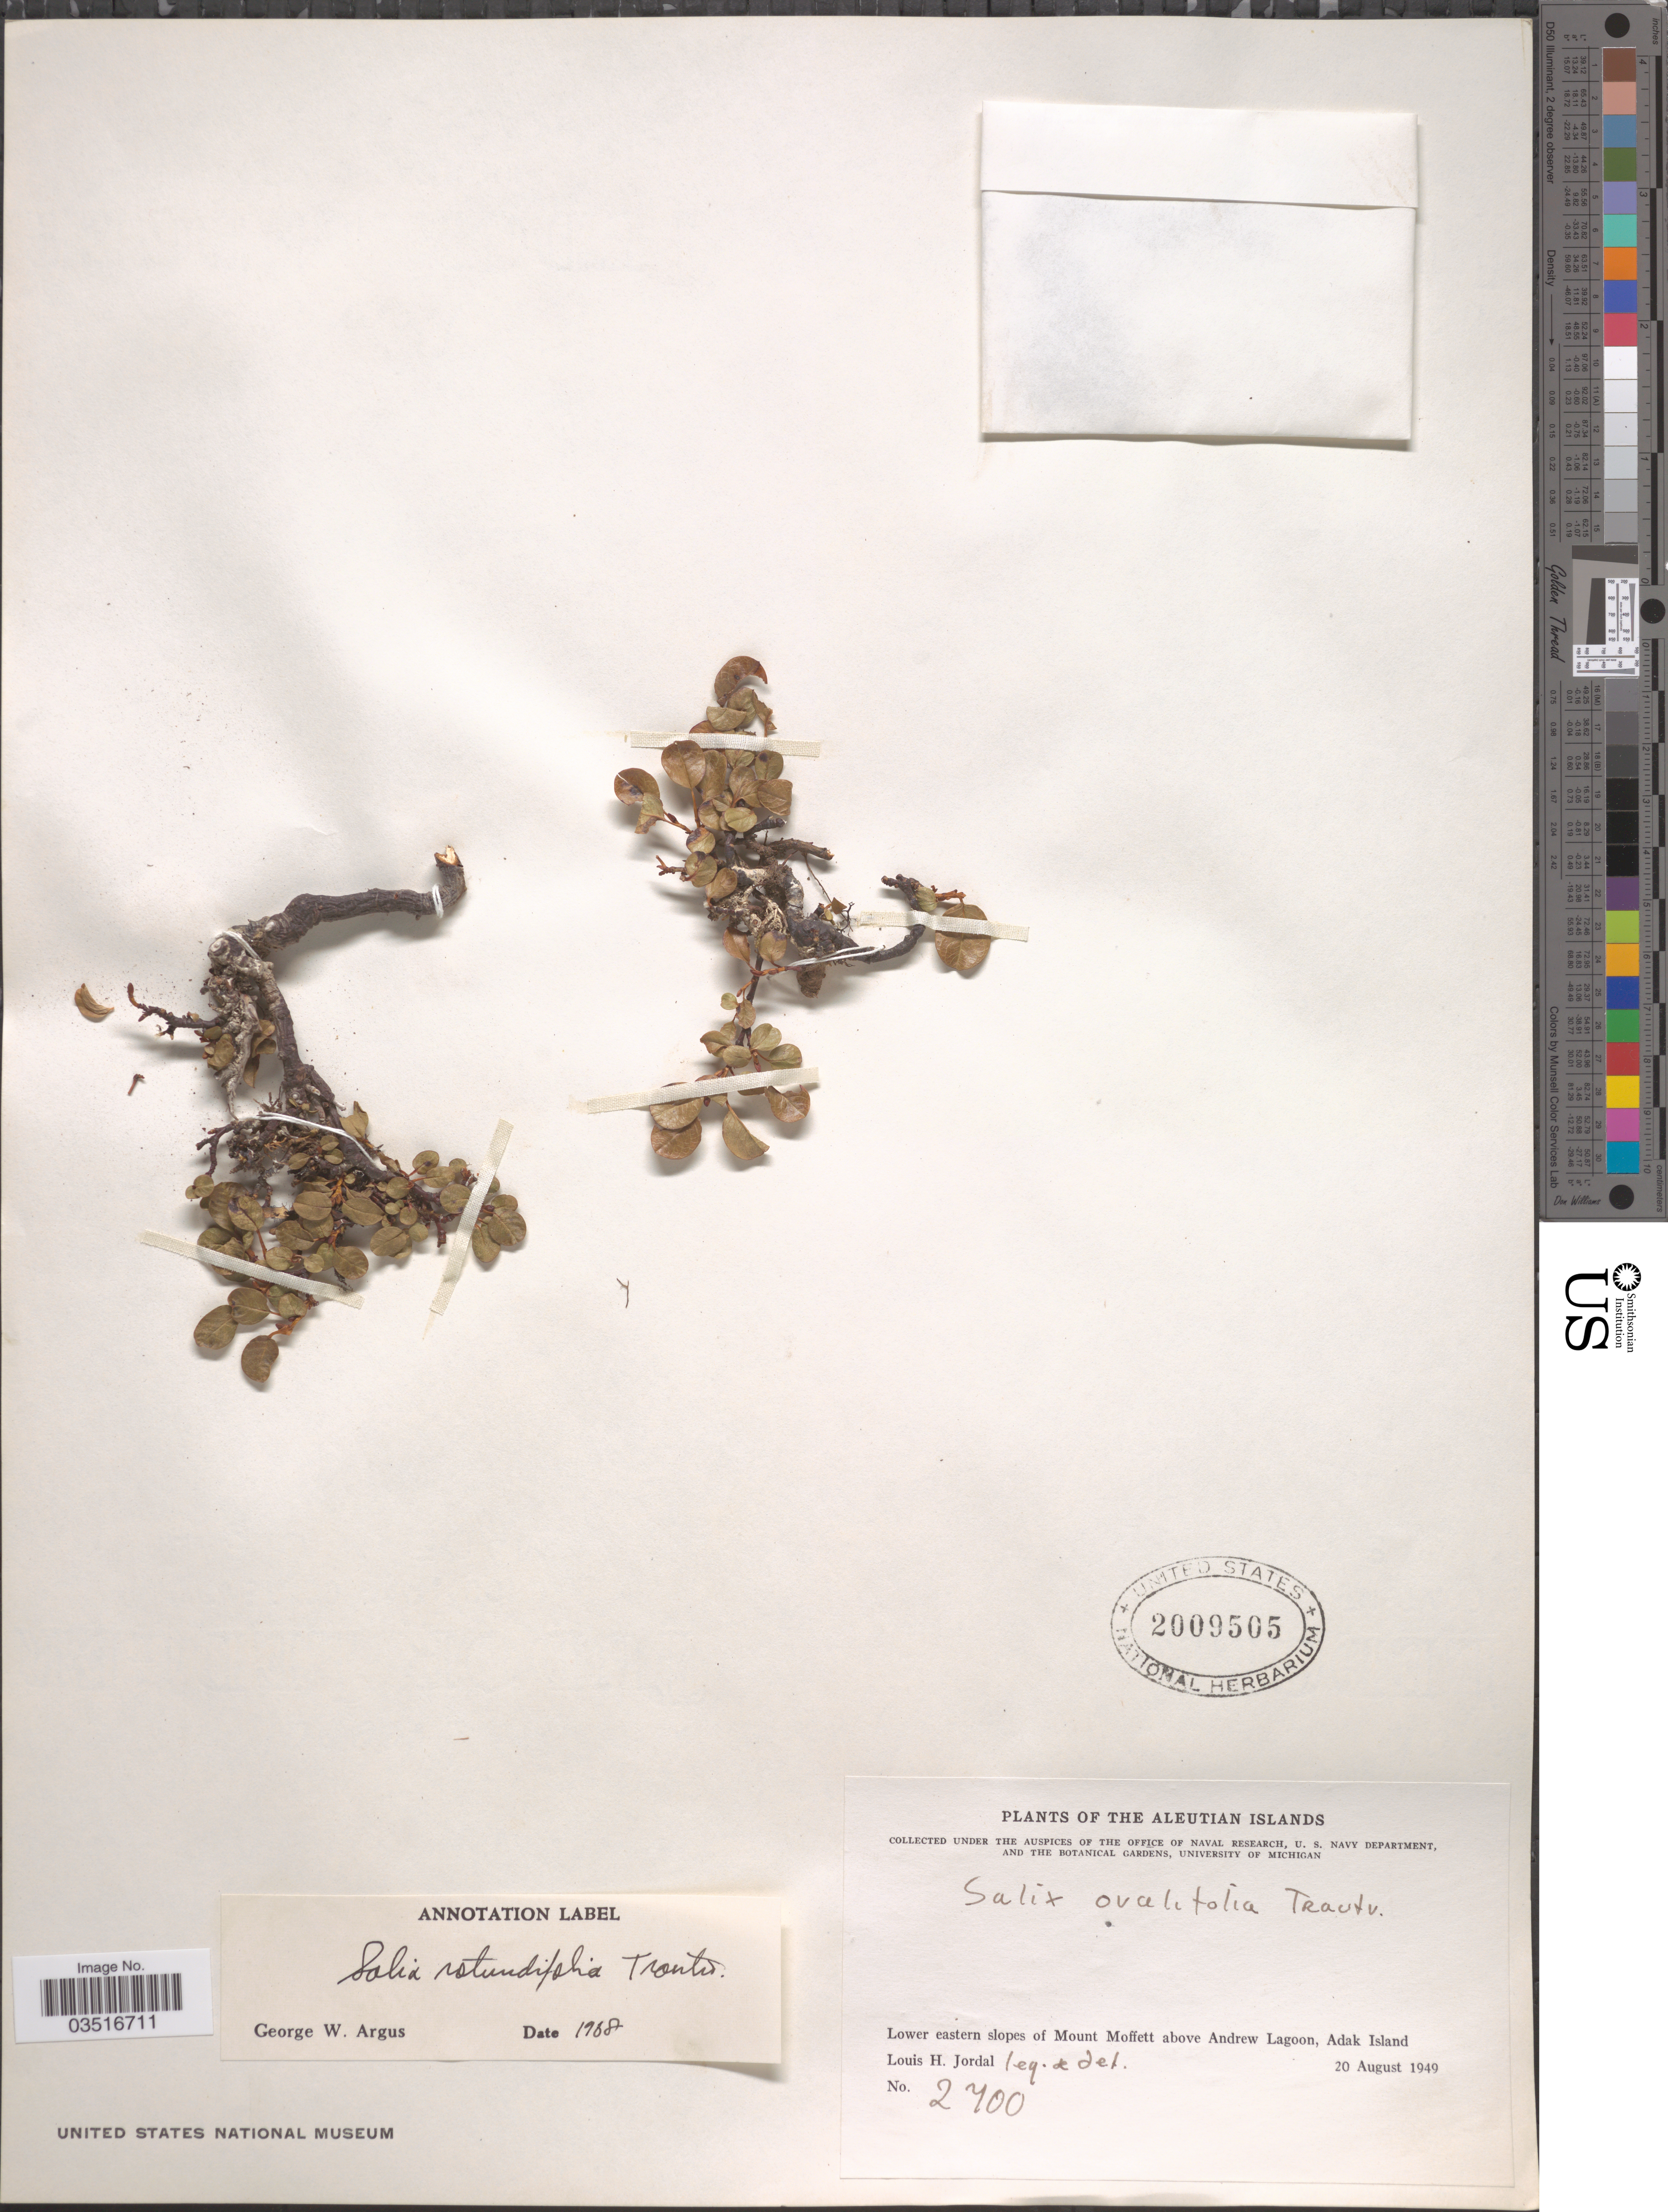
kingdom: Plantae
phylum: Tracheophyta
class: Magnoliopsida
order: Malpighiales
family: Salicaceae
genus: Salix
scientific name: Salix rotundifolia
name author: Trautv.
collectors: L. Jordal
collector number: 2700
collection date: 1949-08-20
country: United States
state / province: Alaska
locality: The Aleutian Islands. Lower eastern slopes of Mount Moffett above Andrew Lagoon, Adak Island.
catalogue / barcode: US 2009505